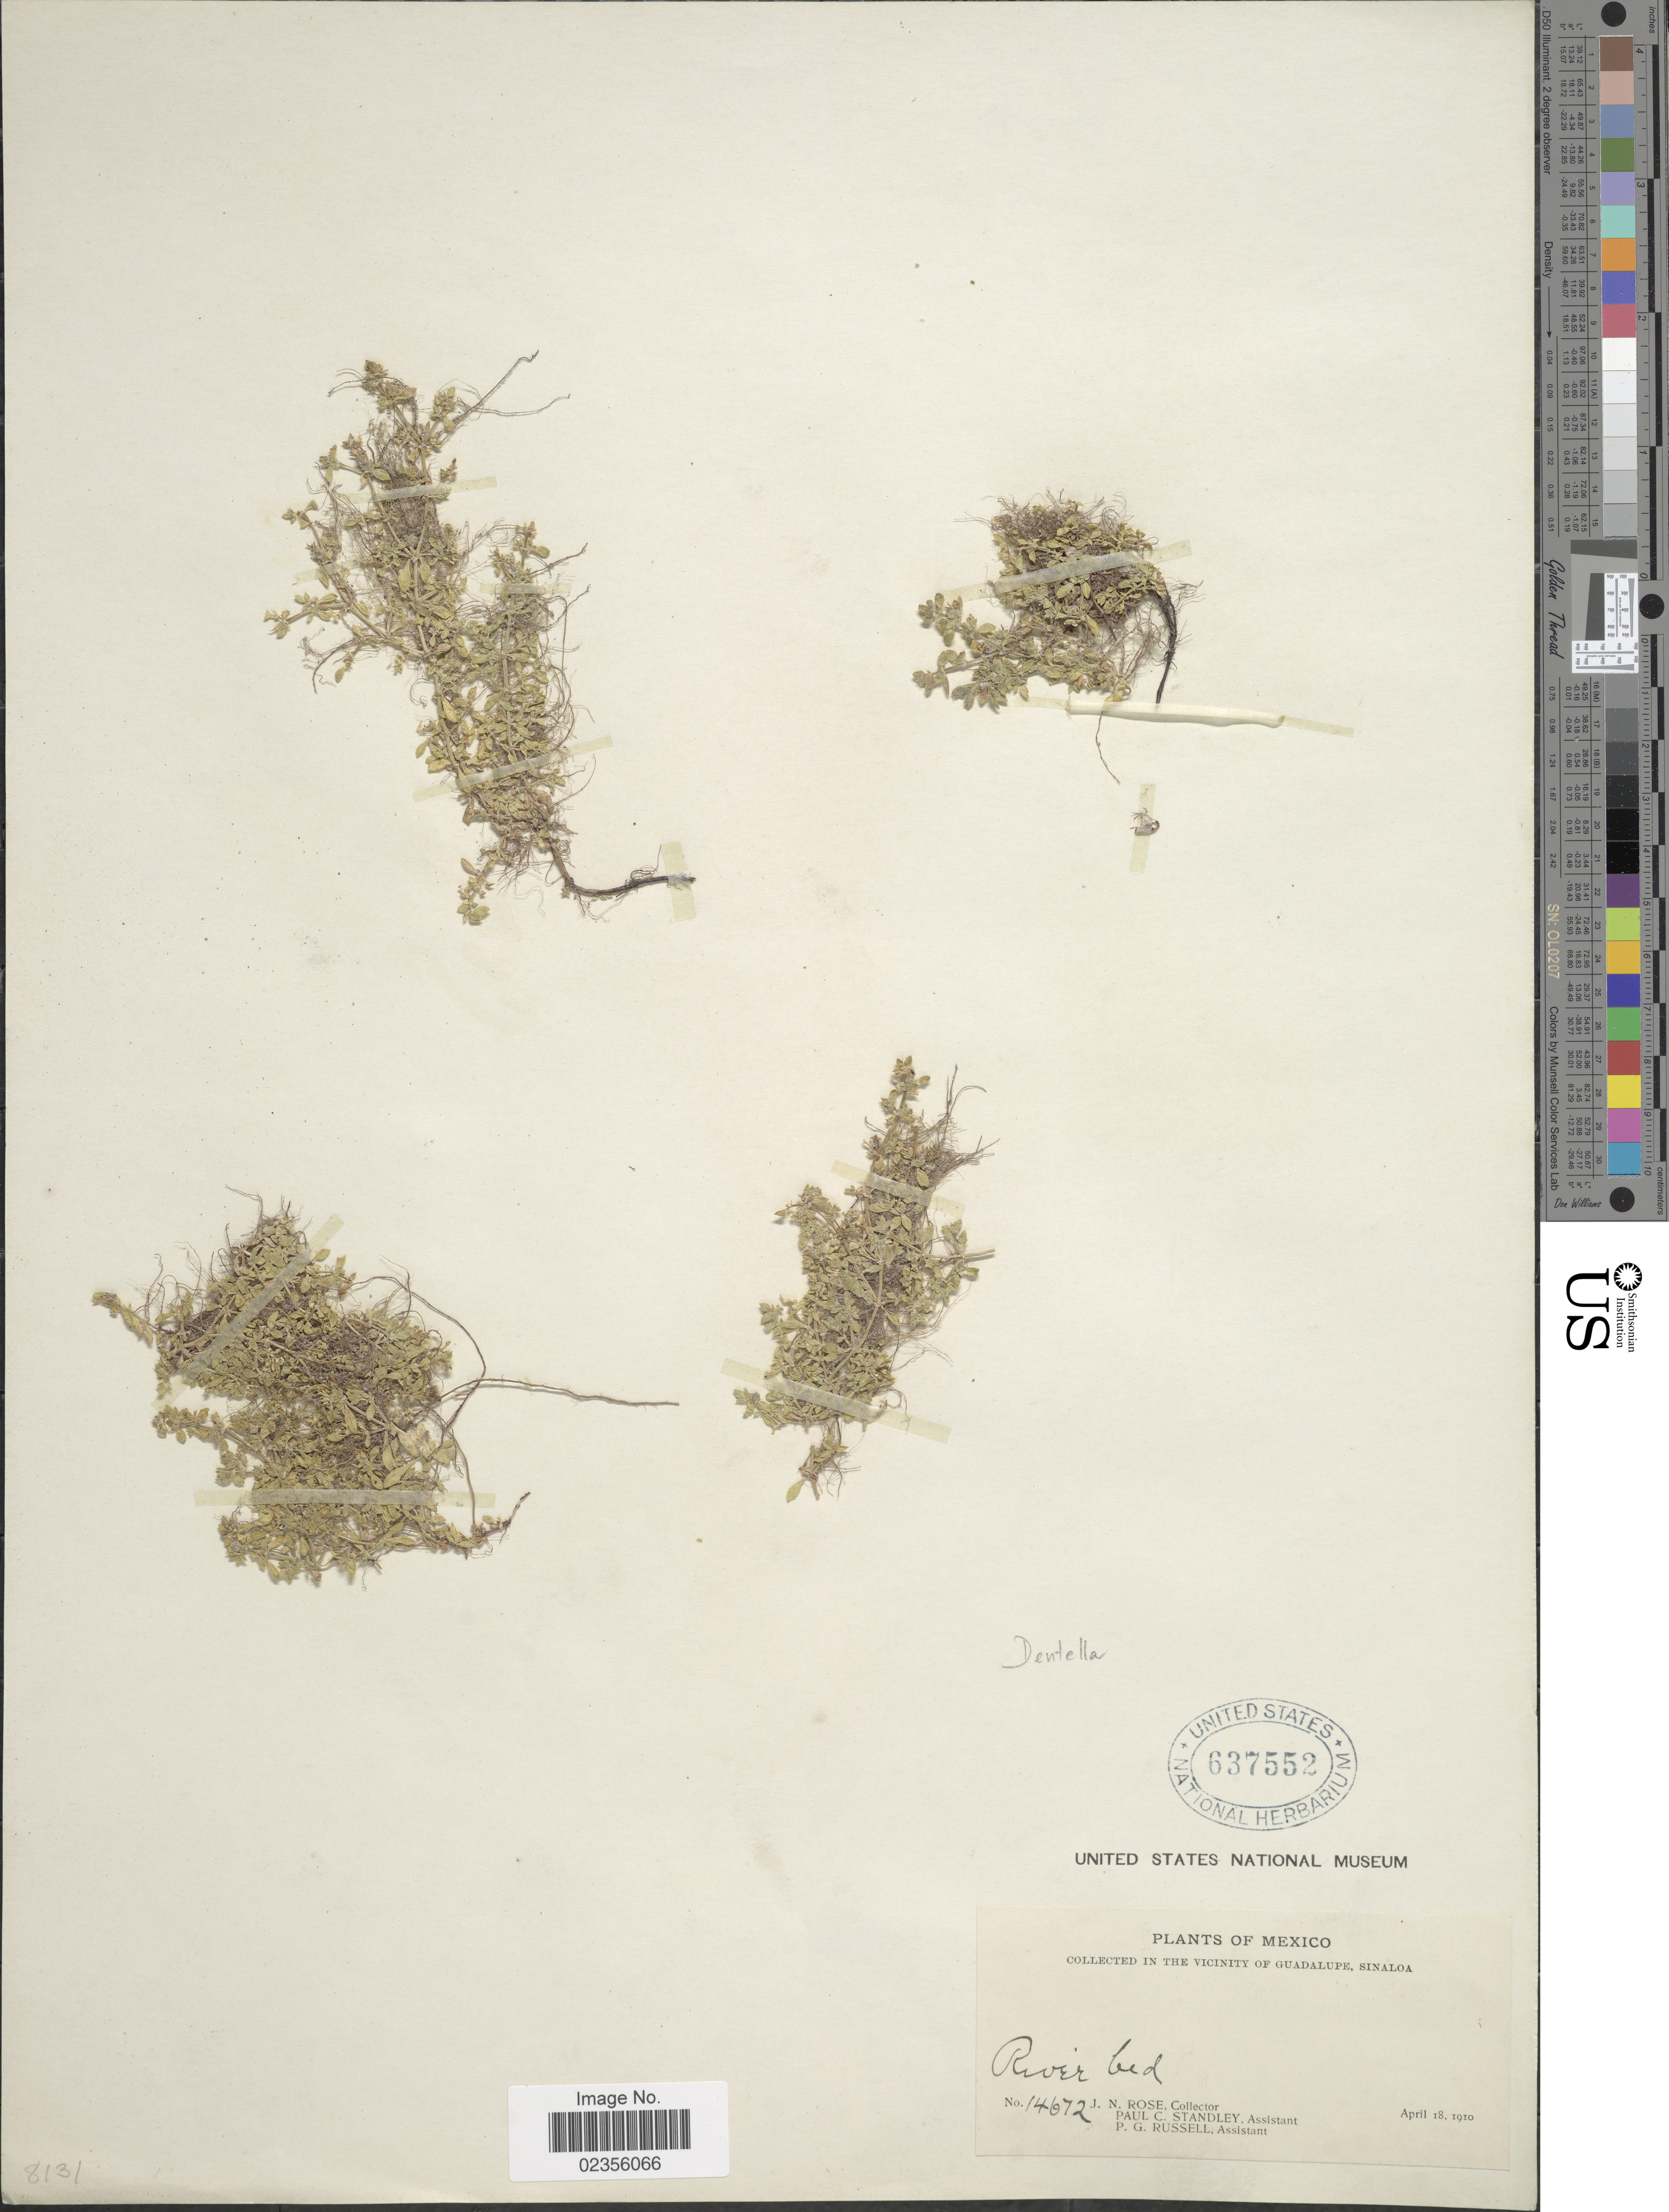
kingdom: Plantae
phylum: Tracheophyta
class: Magnoliopsida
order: Gentianales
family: Rubiaceae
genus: Dentella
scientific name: Dentella sp.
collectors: J. N. Rose, P. C. Standley & P. G. Russell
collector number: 14672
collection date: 1910-04-18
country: Mexico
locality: Vicinity of Guadalupe, Sinaloa. River bed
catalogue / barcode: US 637552